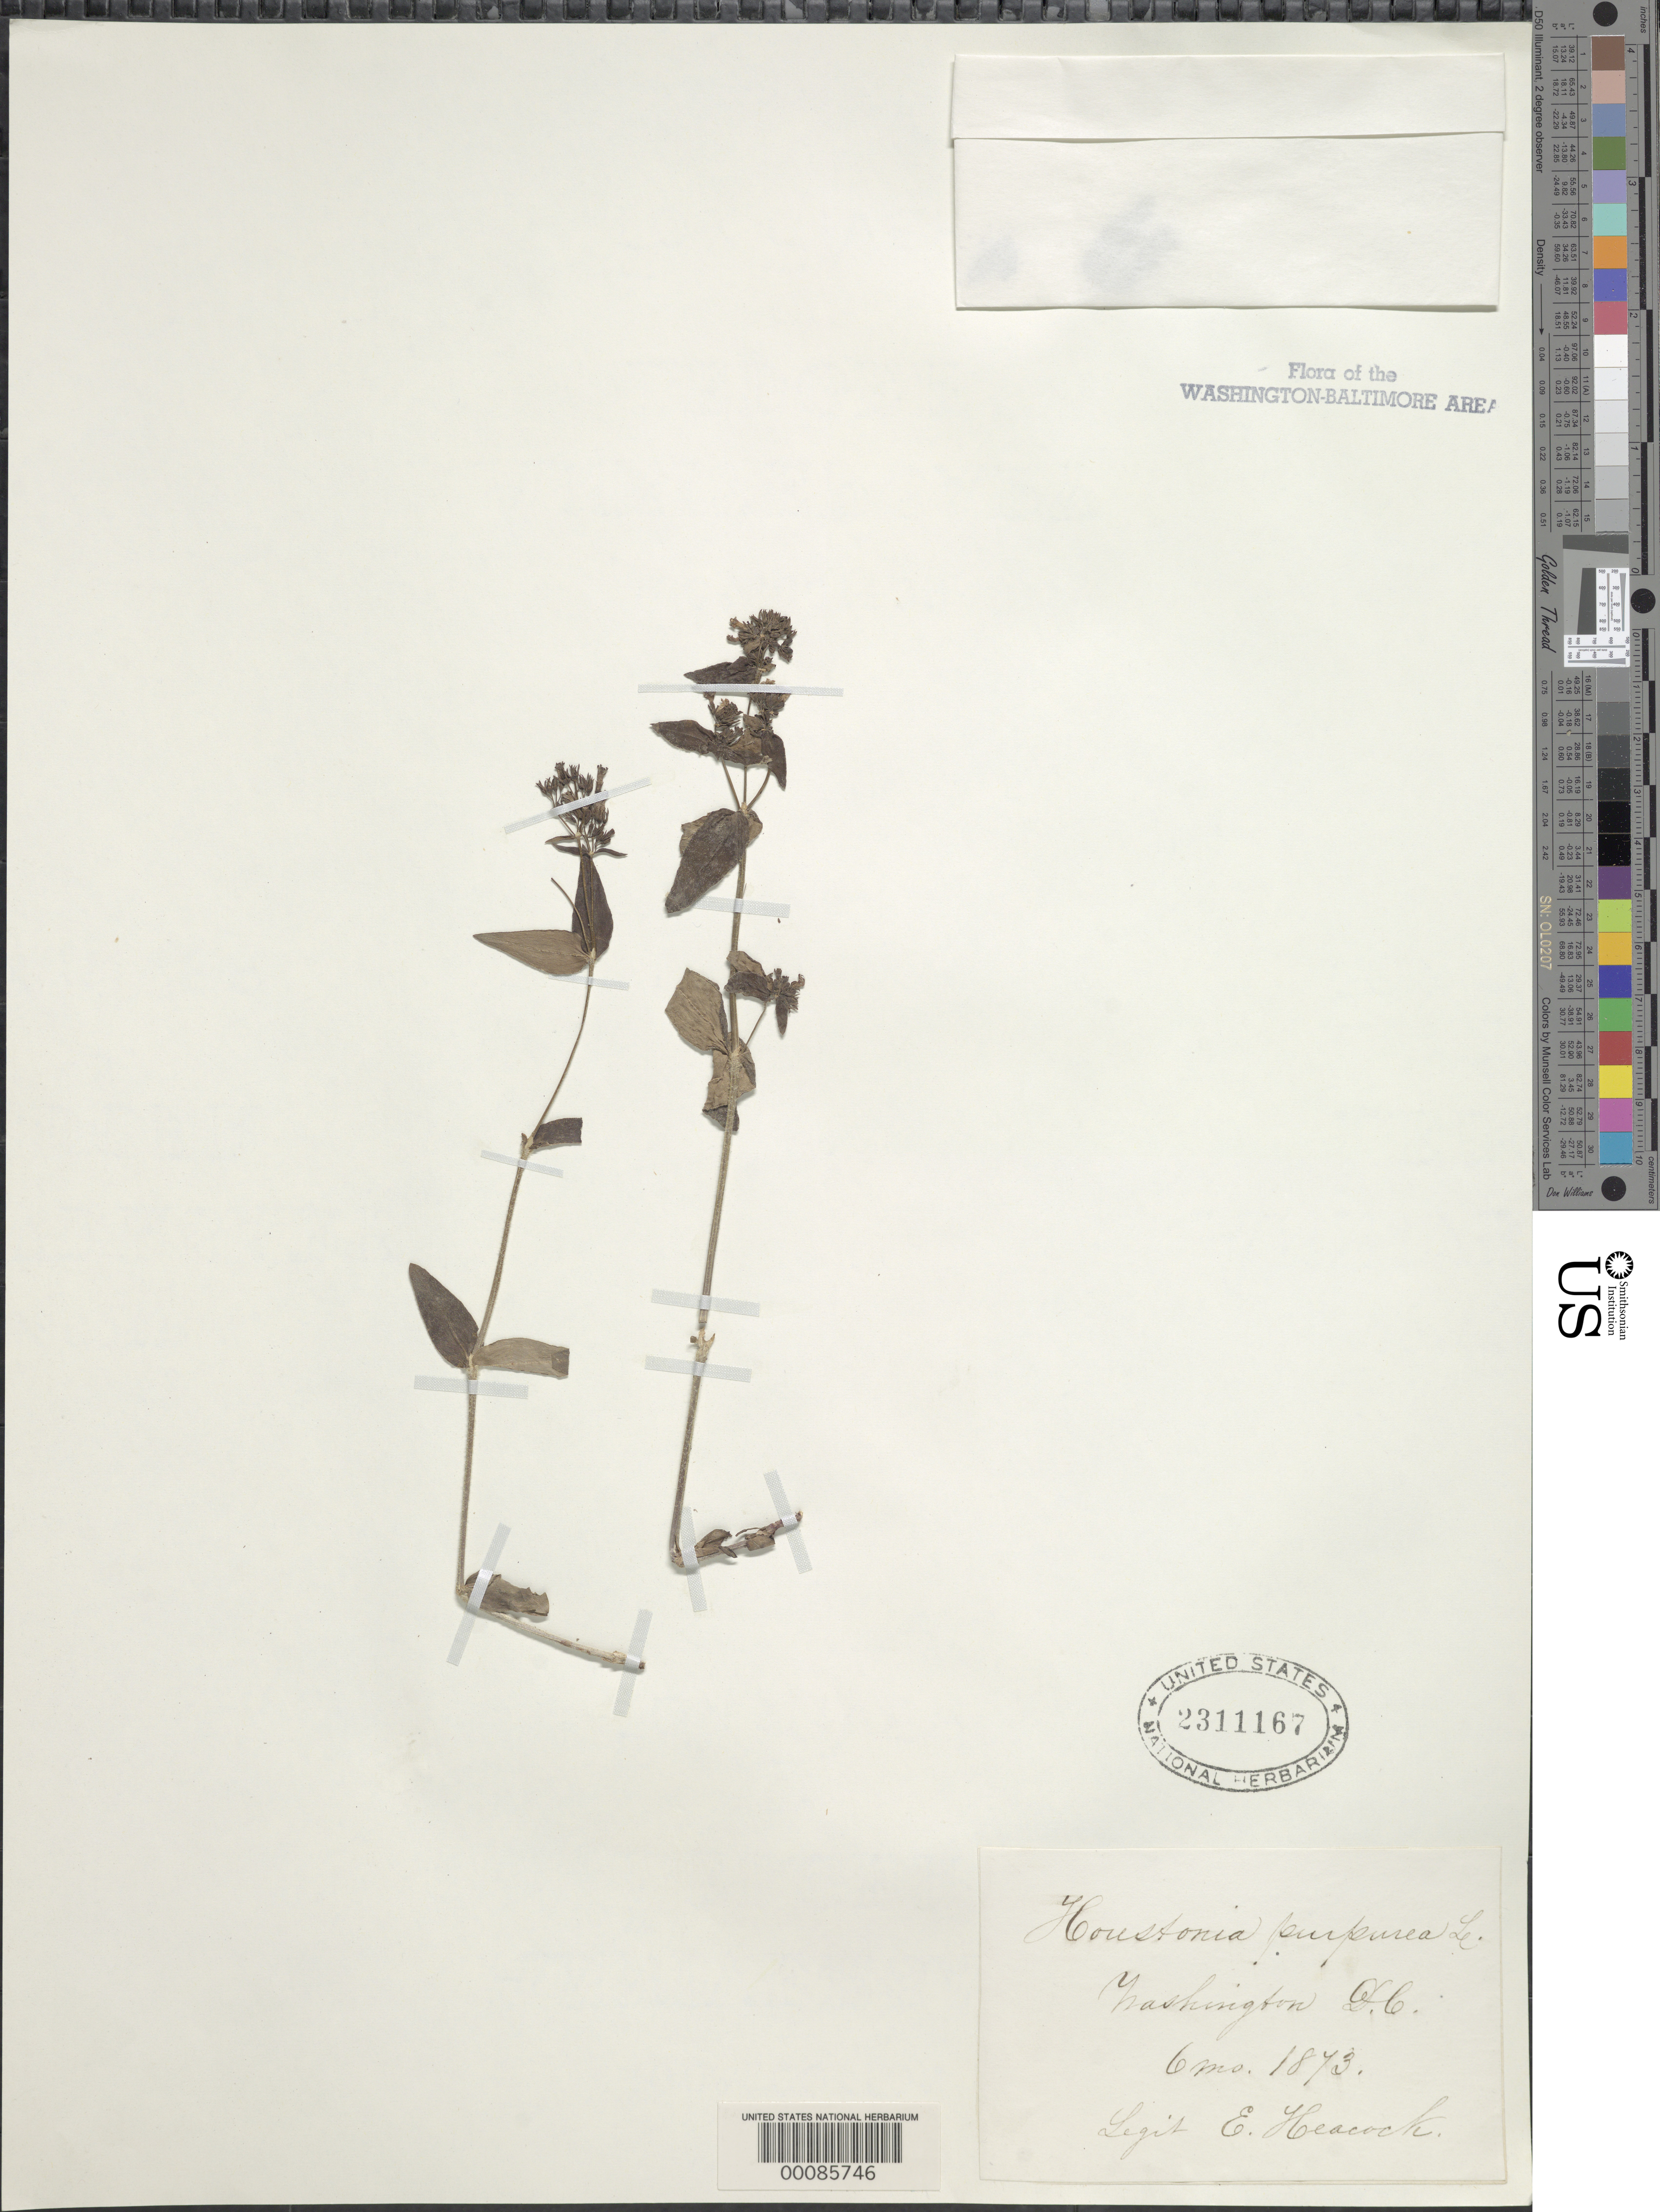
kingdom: Plantae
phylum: Tracheophyta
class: Magnoliopsida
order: Gentianales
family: Rubiaceae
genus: Houstonia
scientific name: Houstonia purpurea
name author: L.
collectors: L. Heacock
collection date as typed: Jun 1873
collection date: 1873-06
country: United States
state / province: District of Columbia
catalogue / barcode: US 2311167